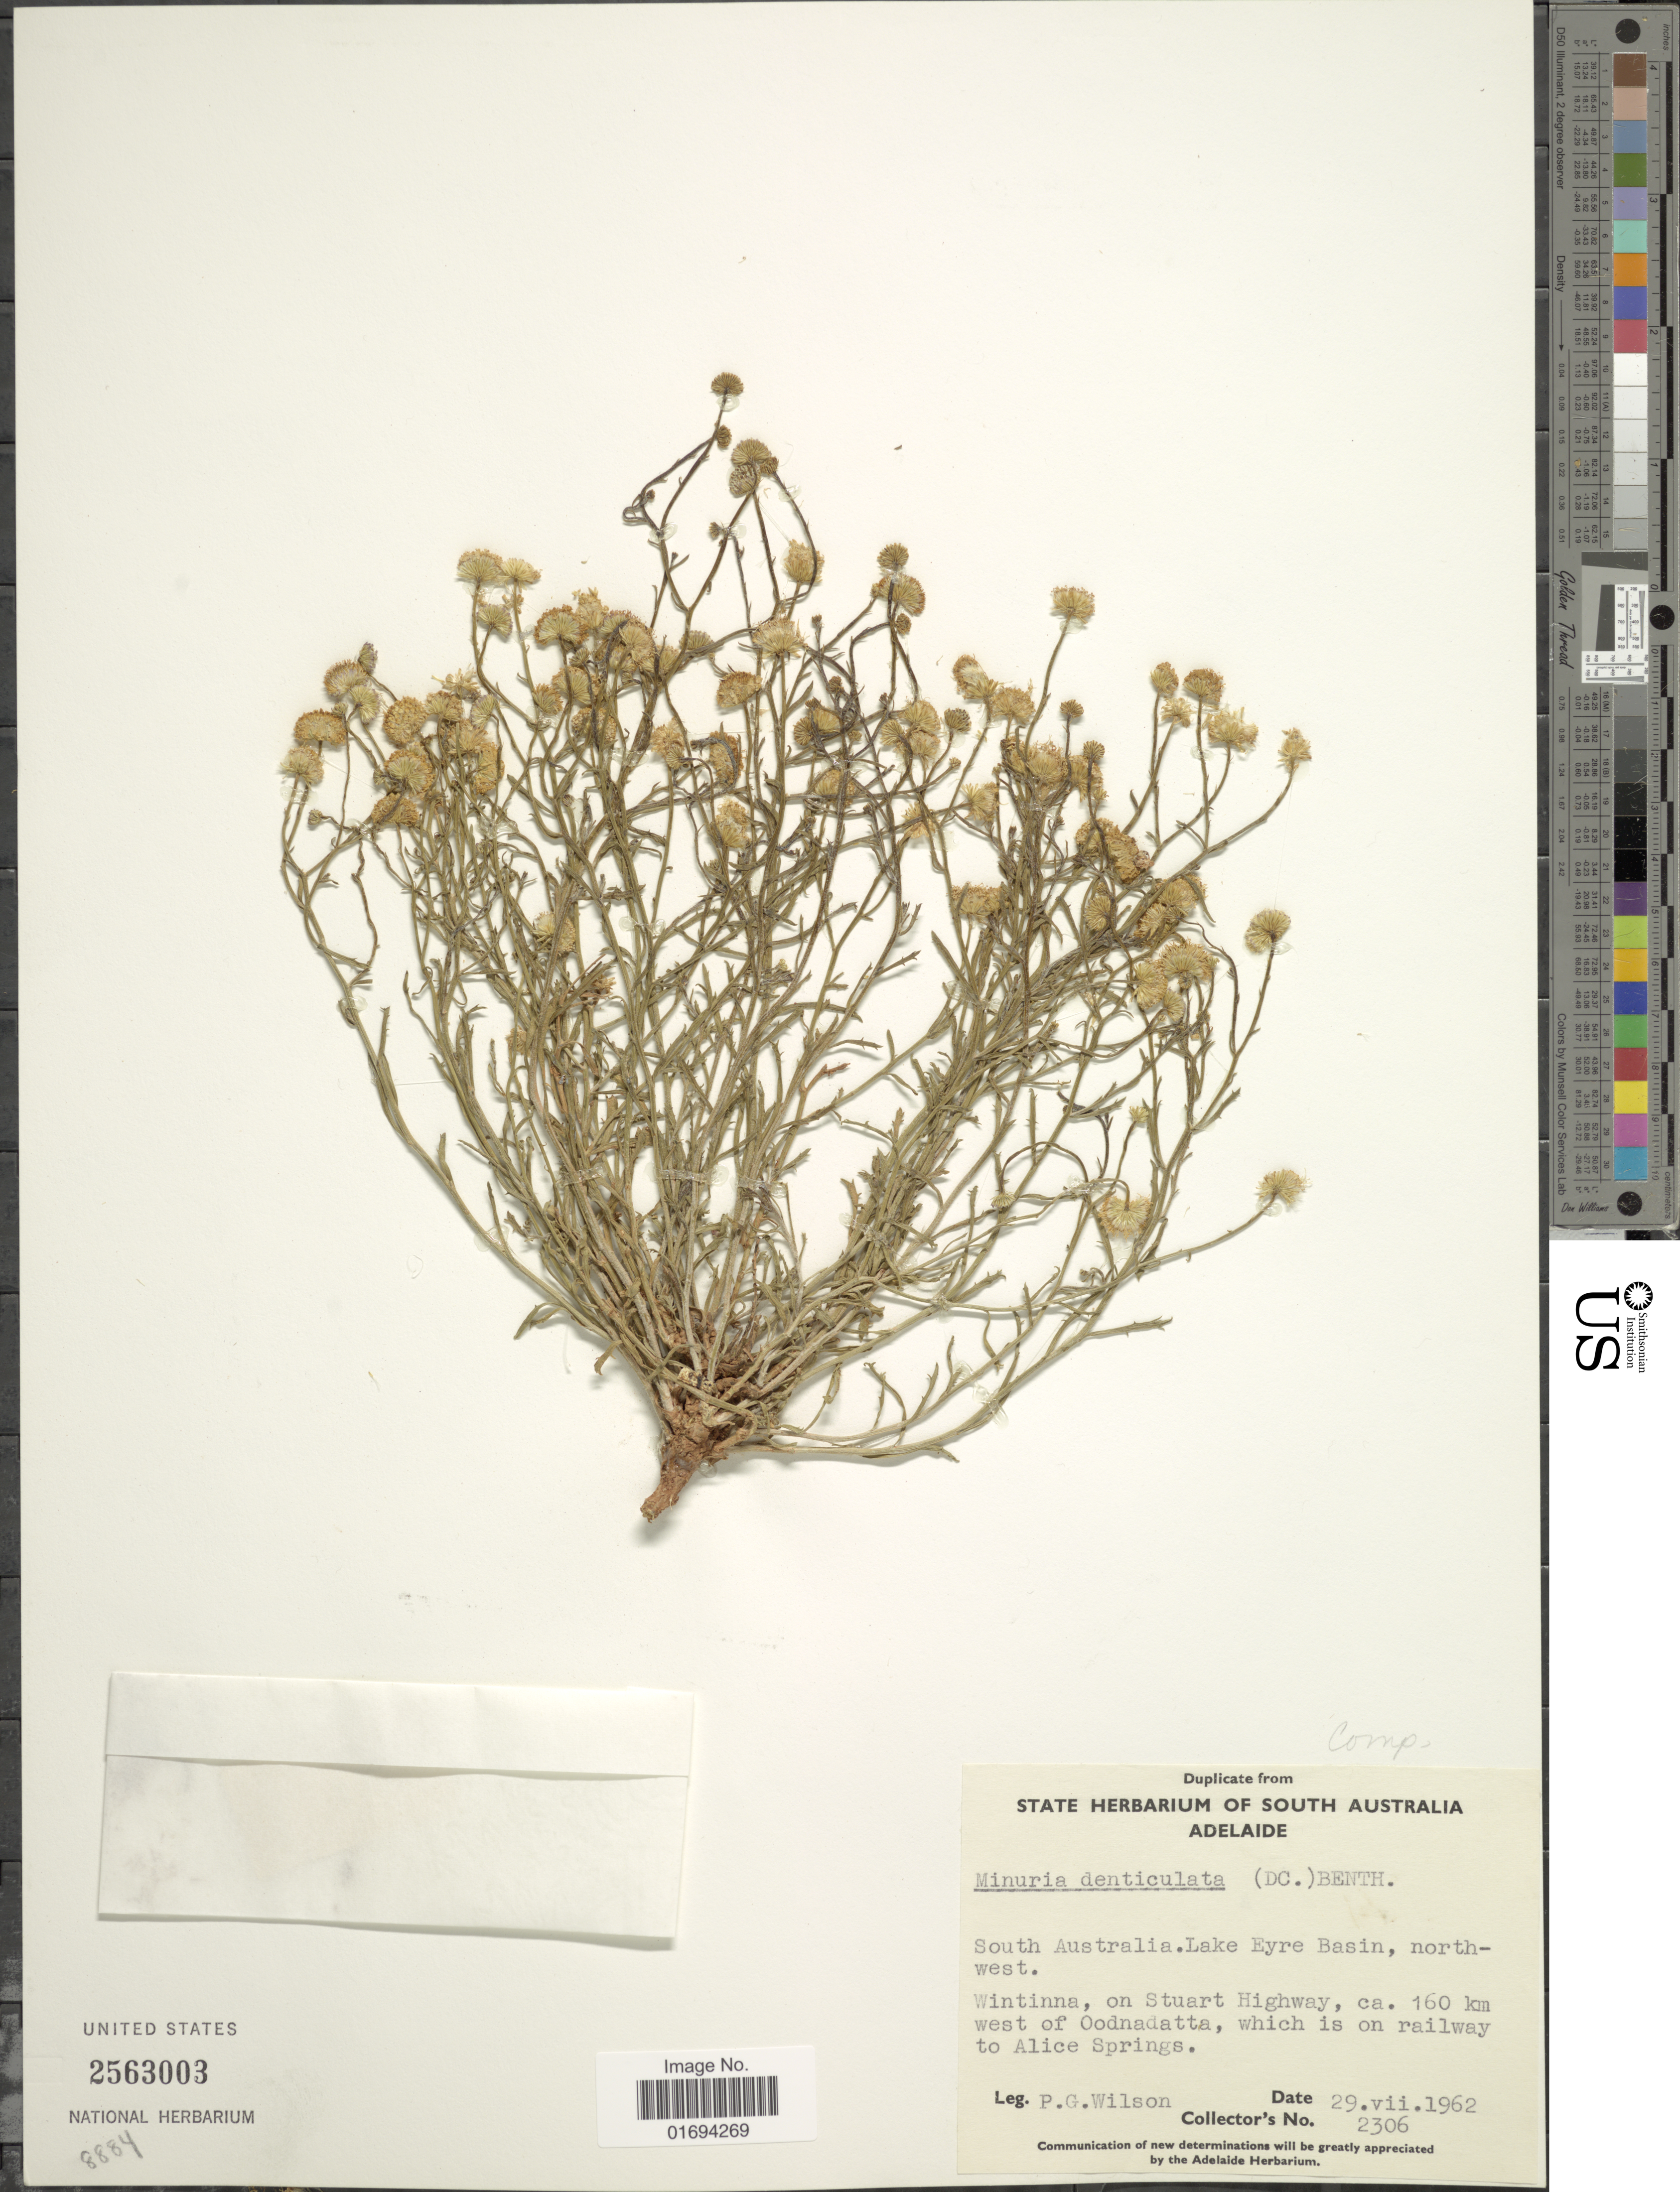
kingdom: Plantae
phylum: Tracheophyta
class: Magnoliopsida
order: Asterales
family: Asteraceae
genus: Minuria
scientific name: Minuria denticulata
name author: (DC.) Benth.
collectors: P. Wilson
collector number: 2306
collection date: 1962-07-29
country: Australia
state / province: South Australia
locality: Lake Eyre Basin, north-west, Wintinna, on Stuart Highway, ca. 160 km west of Oodnadatta, which is on railway to Alice Springs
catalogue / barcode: US 2563003